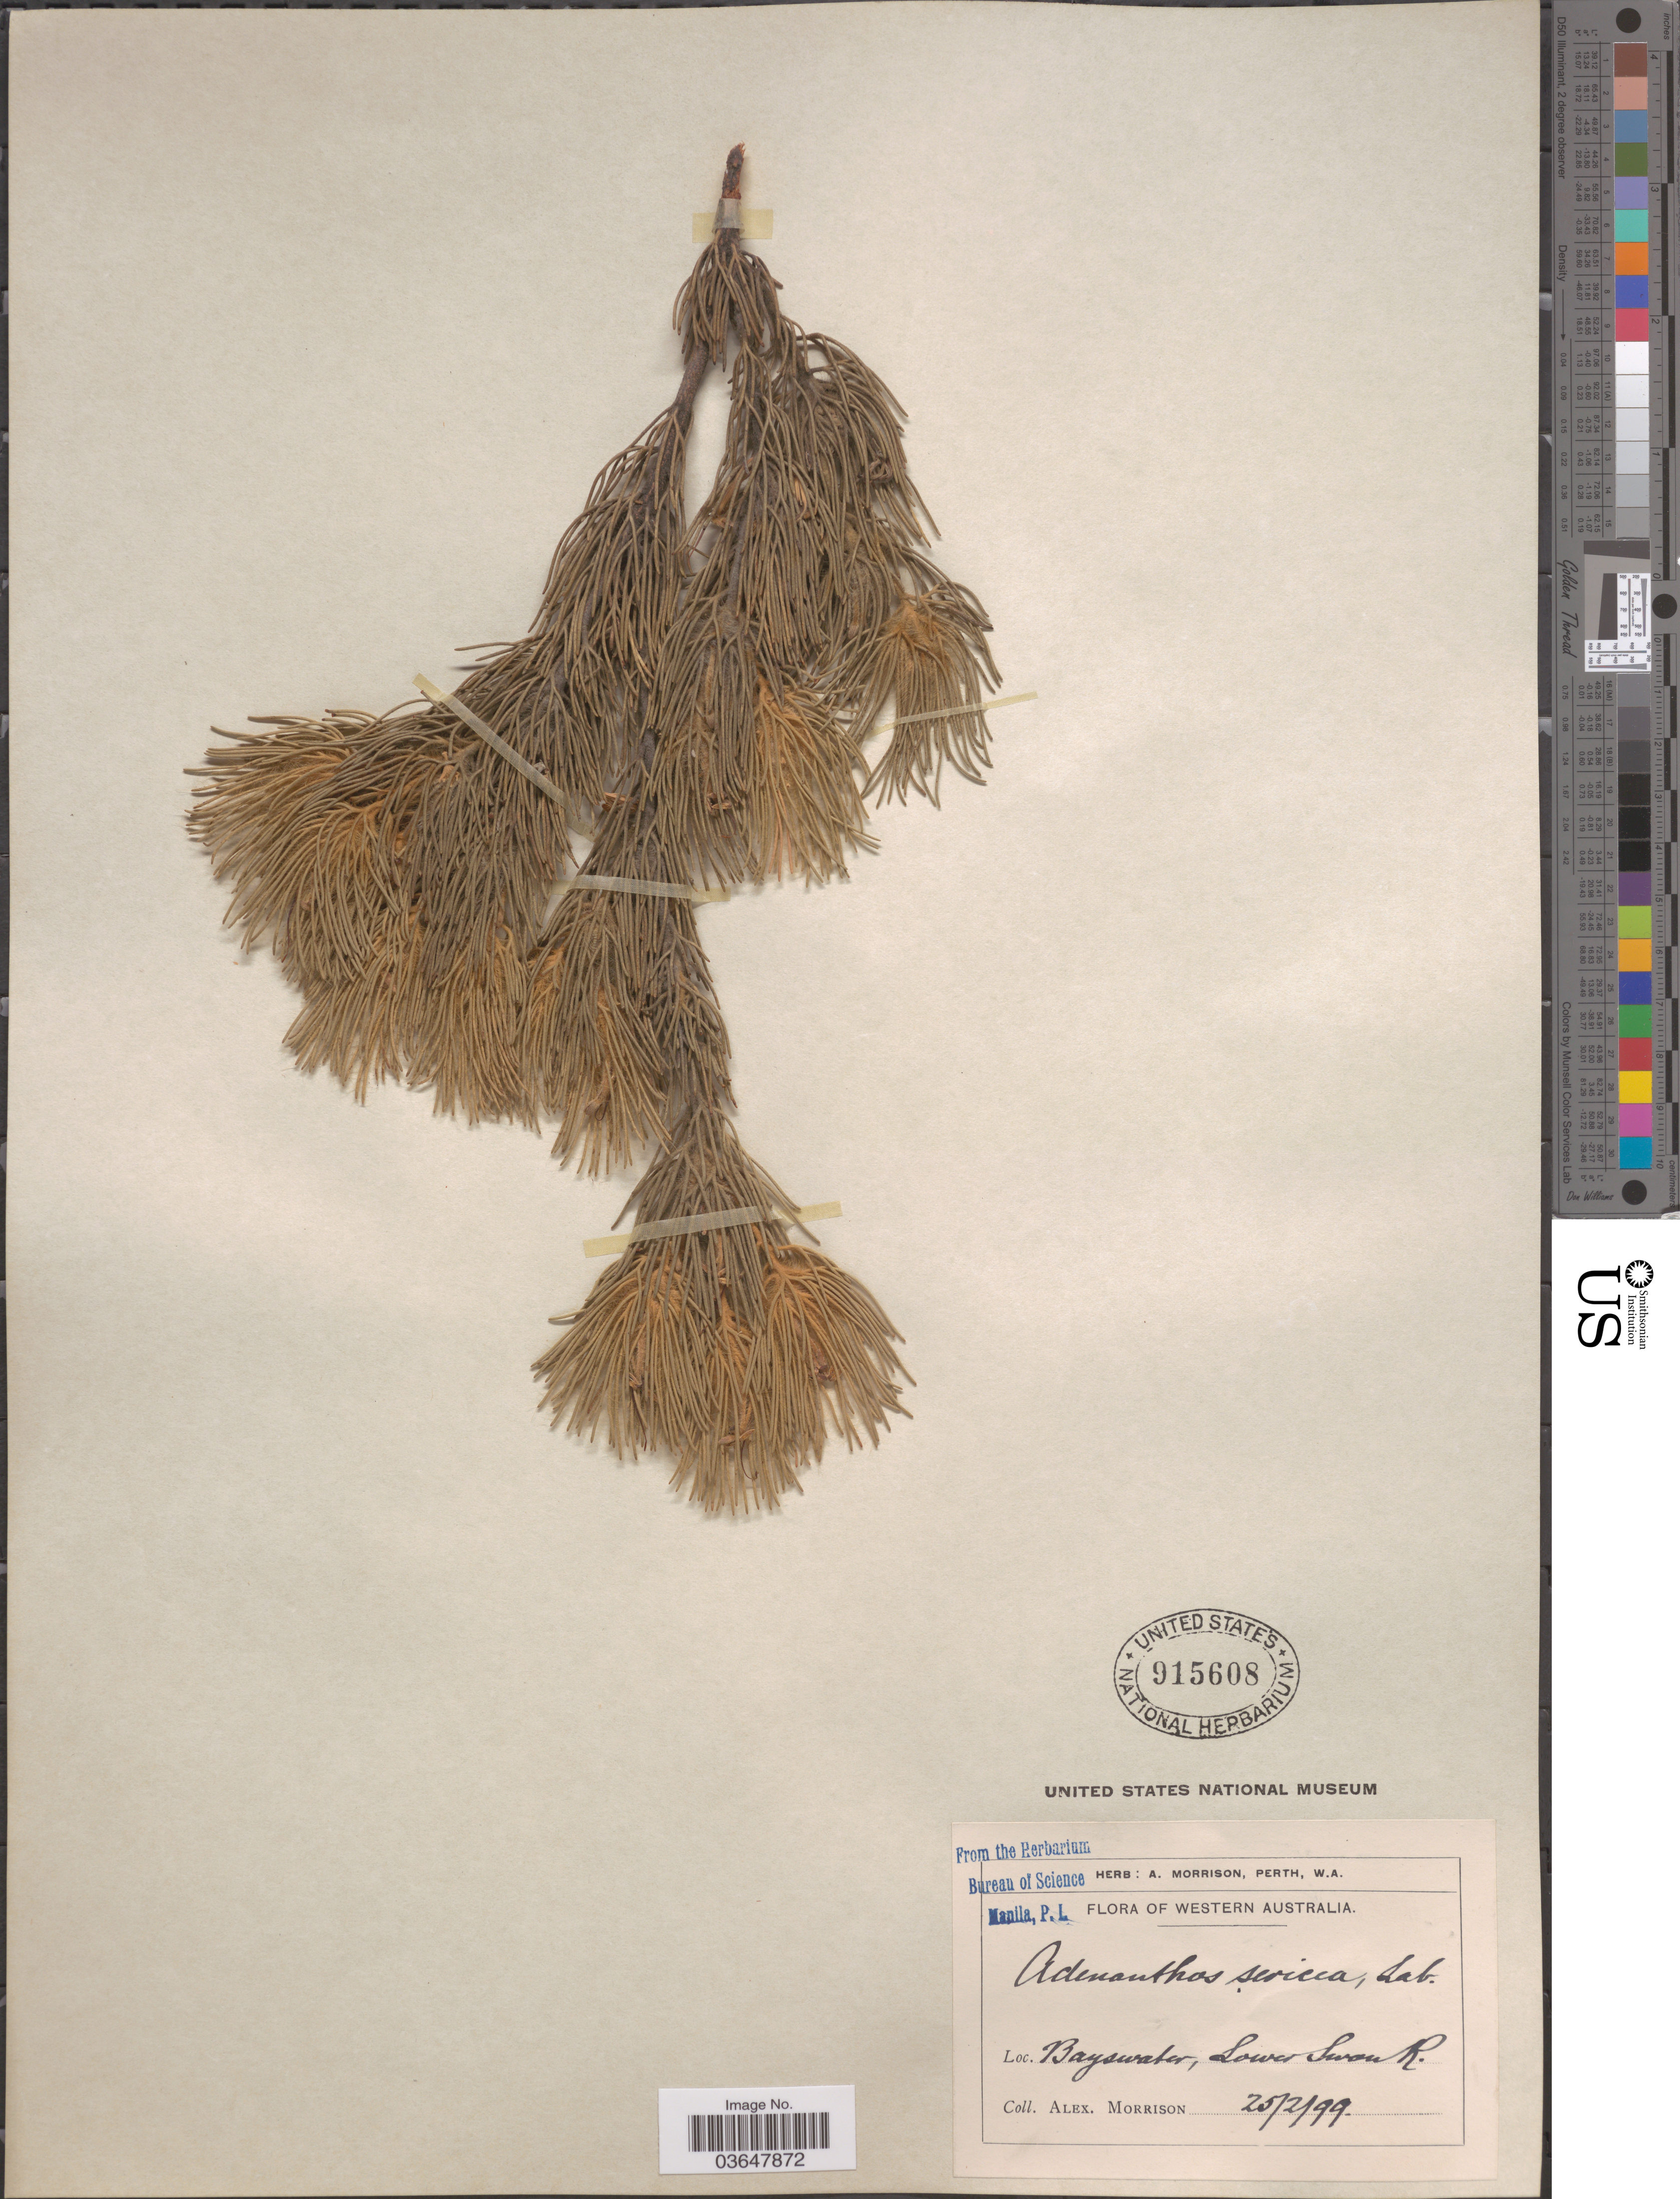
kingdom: Plantae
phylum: Tracheophyta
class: Magnoliopsida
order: Proteales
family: Proteaceae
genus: Adenanthos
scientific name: Adenanthos sericeus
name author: Labill.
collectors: A. Morrison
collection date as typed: Transcribed d/m/y: 25/2/99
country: Australia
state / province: Western Australia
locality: Bayswater, Lower Swan R.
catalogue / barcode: US 915608